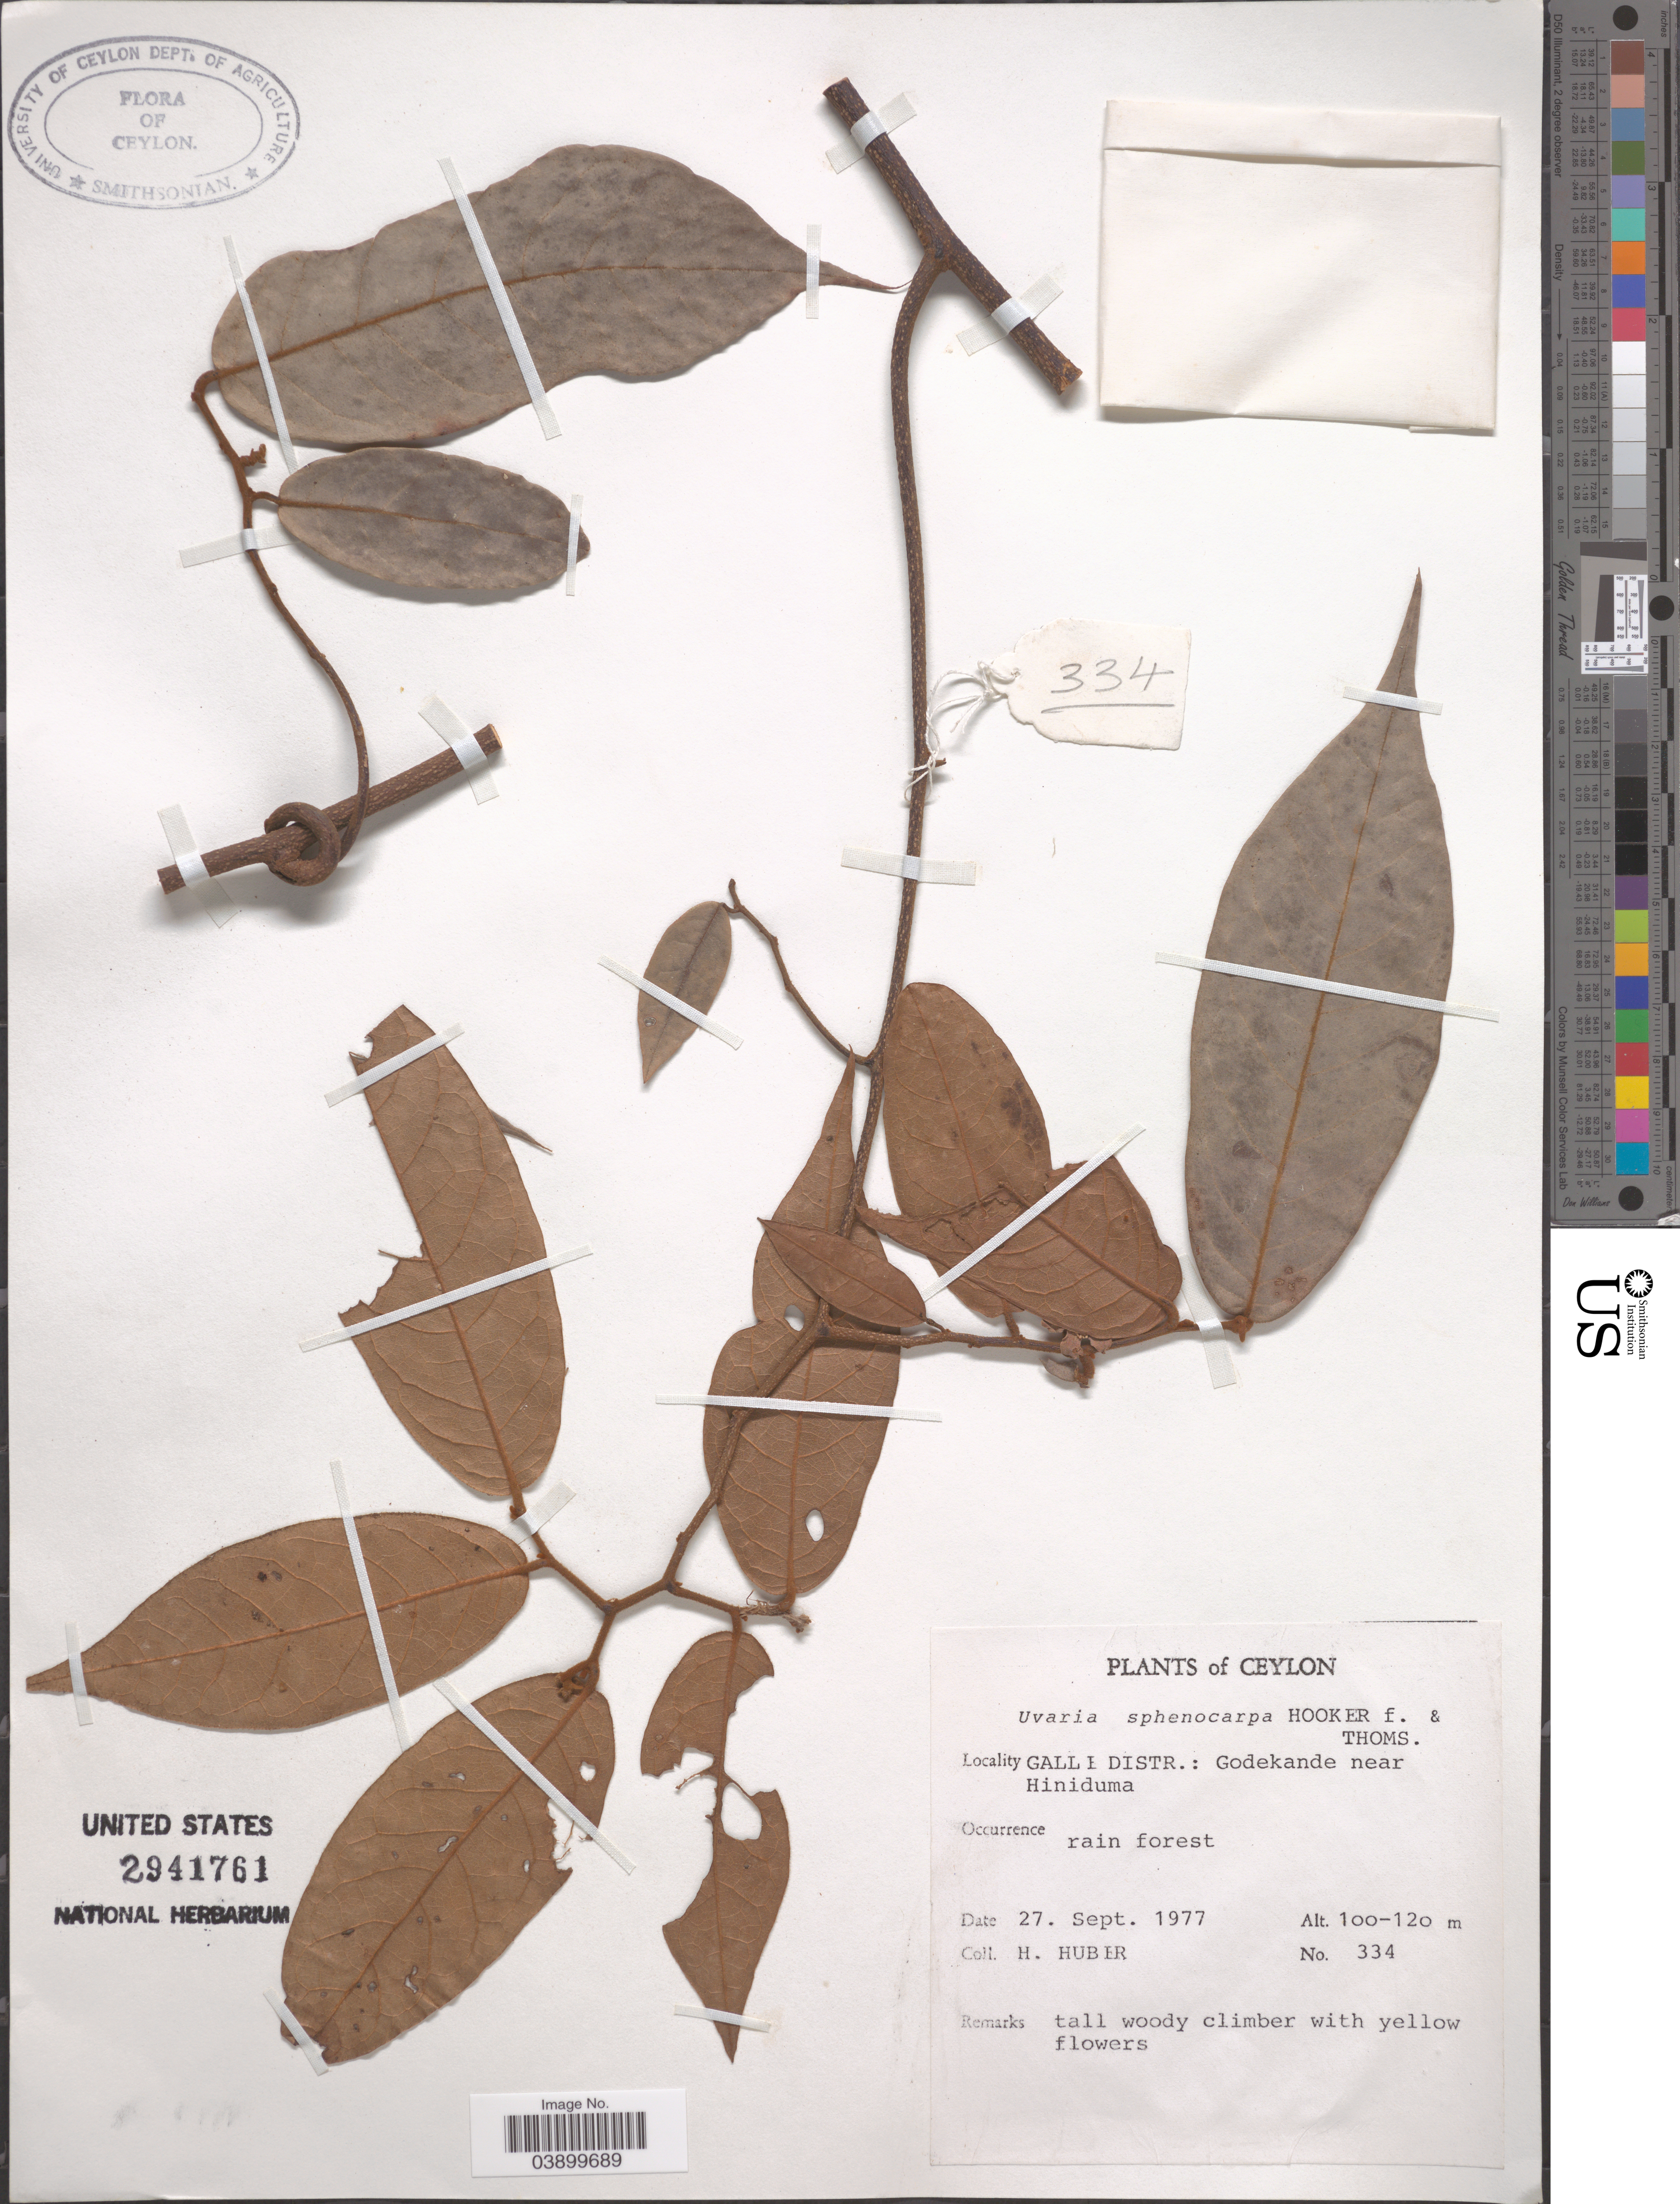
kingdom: Plantae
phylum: Tracheophyta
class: Magnoliopsida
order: Magnoliales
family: Annonaceae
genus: Uvaria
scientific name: Uvaria sphenocarpa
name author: Hook. & Thomson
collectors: H. Huber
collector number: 334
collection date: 1977-09-27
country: Sri Lanka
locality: Ceylon. Gall [illegible text] Distr.: Godekande near Hiniduma.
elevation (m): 100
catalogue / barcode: US 2941761